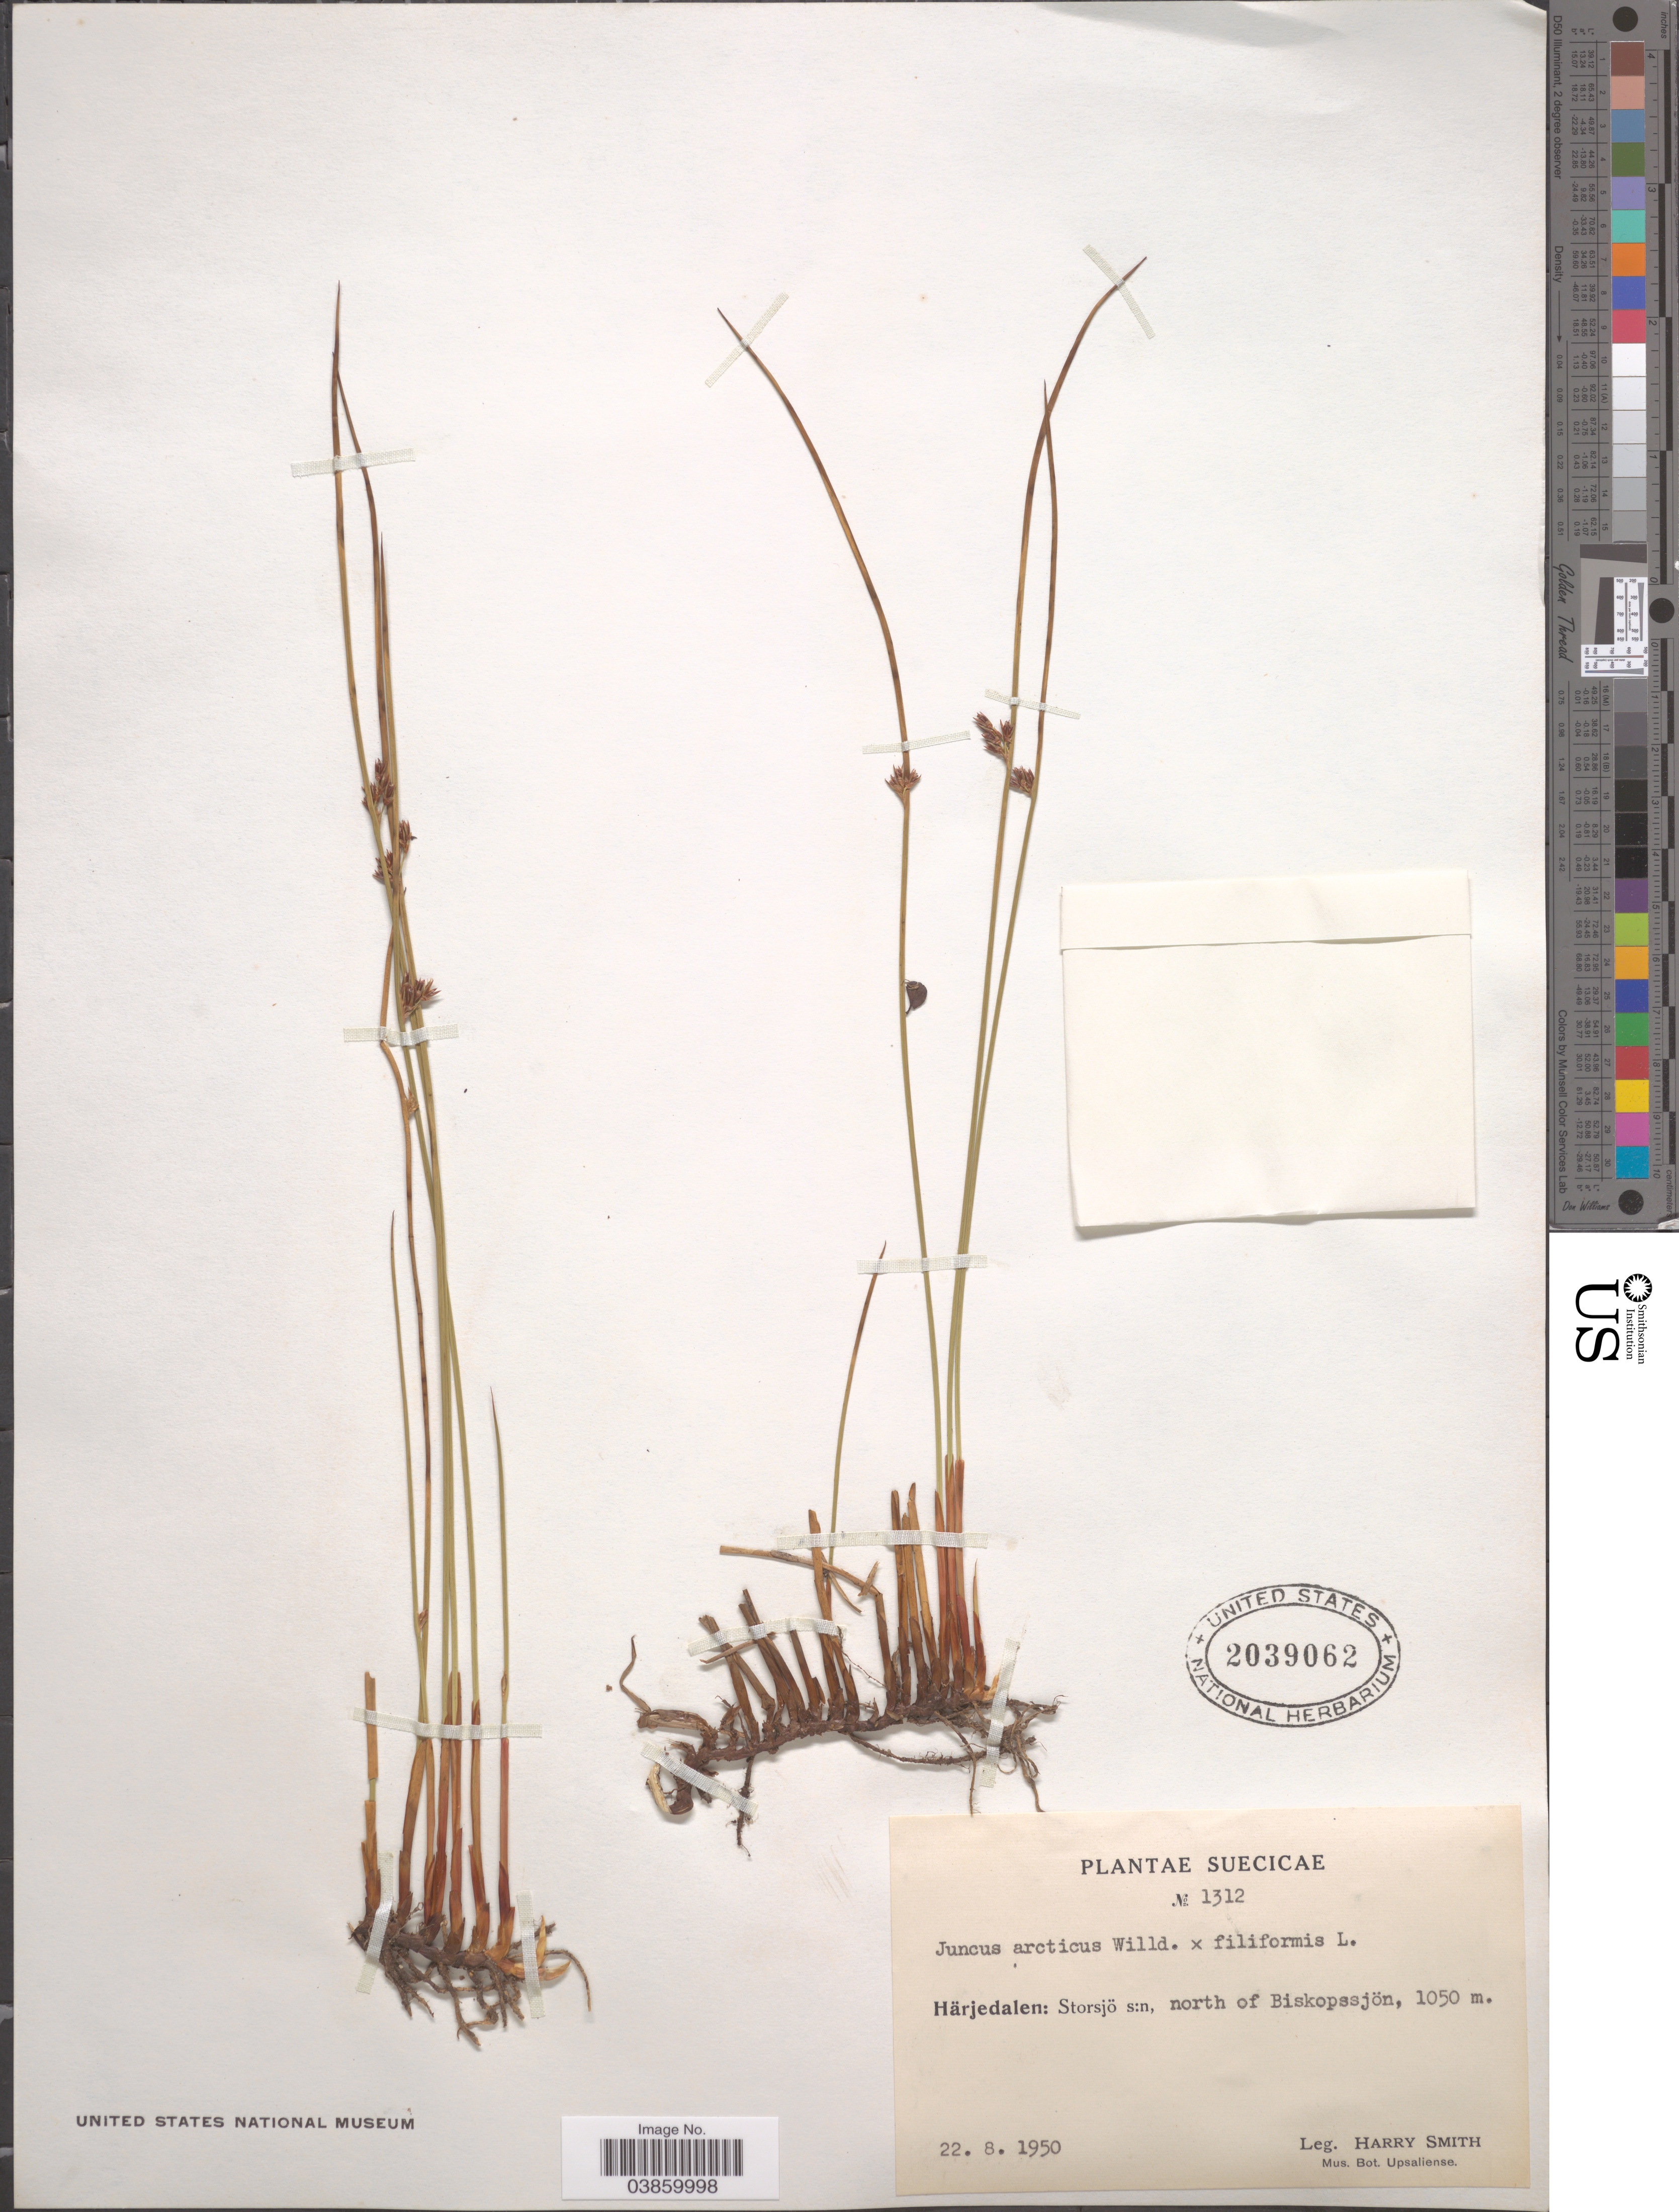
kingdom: Plantae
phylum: Tracheophyta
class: Liliopsida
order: Poales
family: Juncaceae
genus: Juncus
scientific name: Juncus arcticus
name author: Willd.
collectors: H. Smith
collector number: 1312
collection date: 1950-08-22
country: Sweden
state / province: Jamtland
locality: Suecicae. Härjedalen: Storsjö s:n, north of Biskopssjön.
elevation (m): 1050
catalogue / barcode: US 2039062